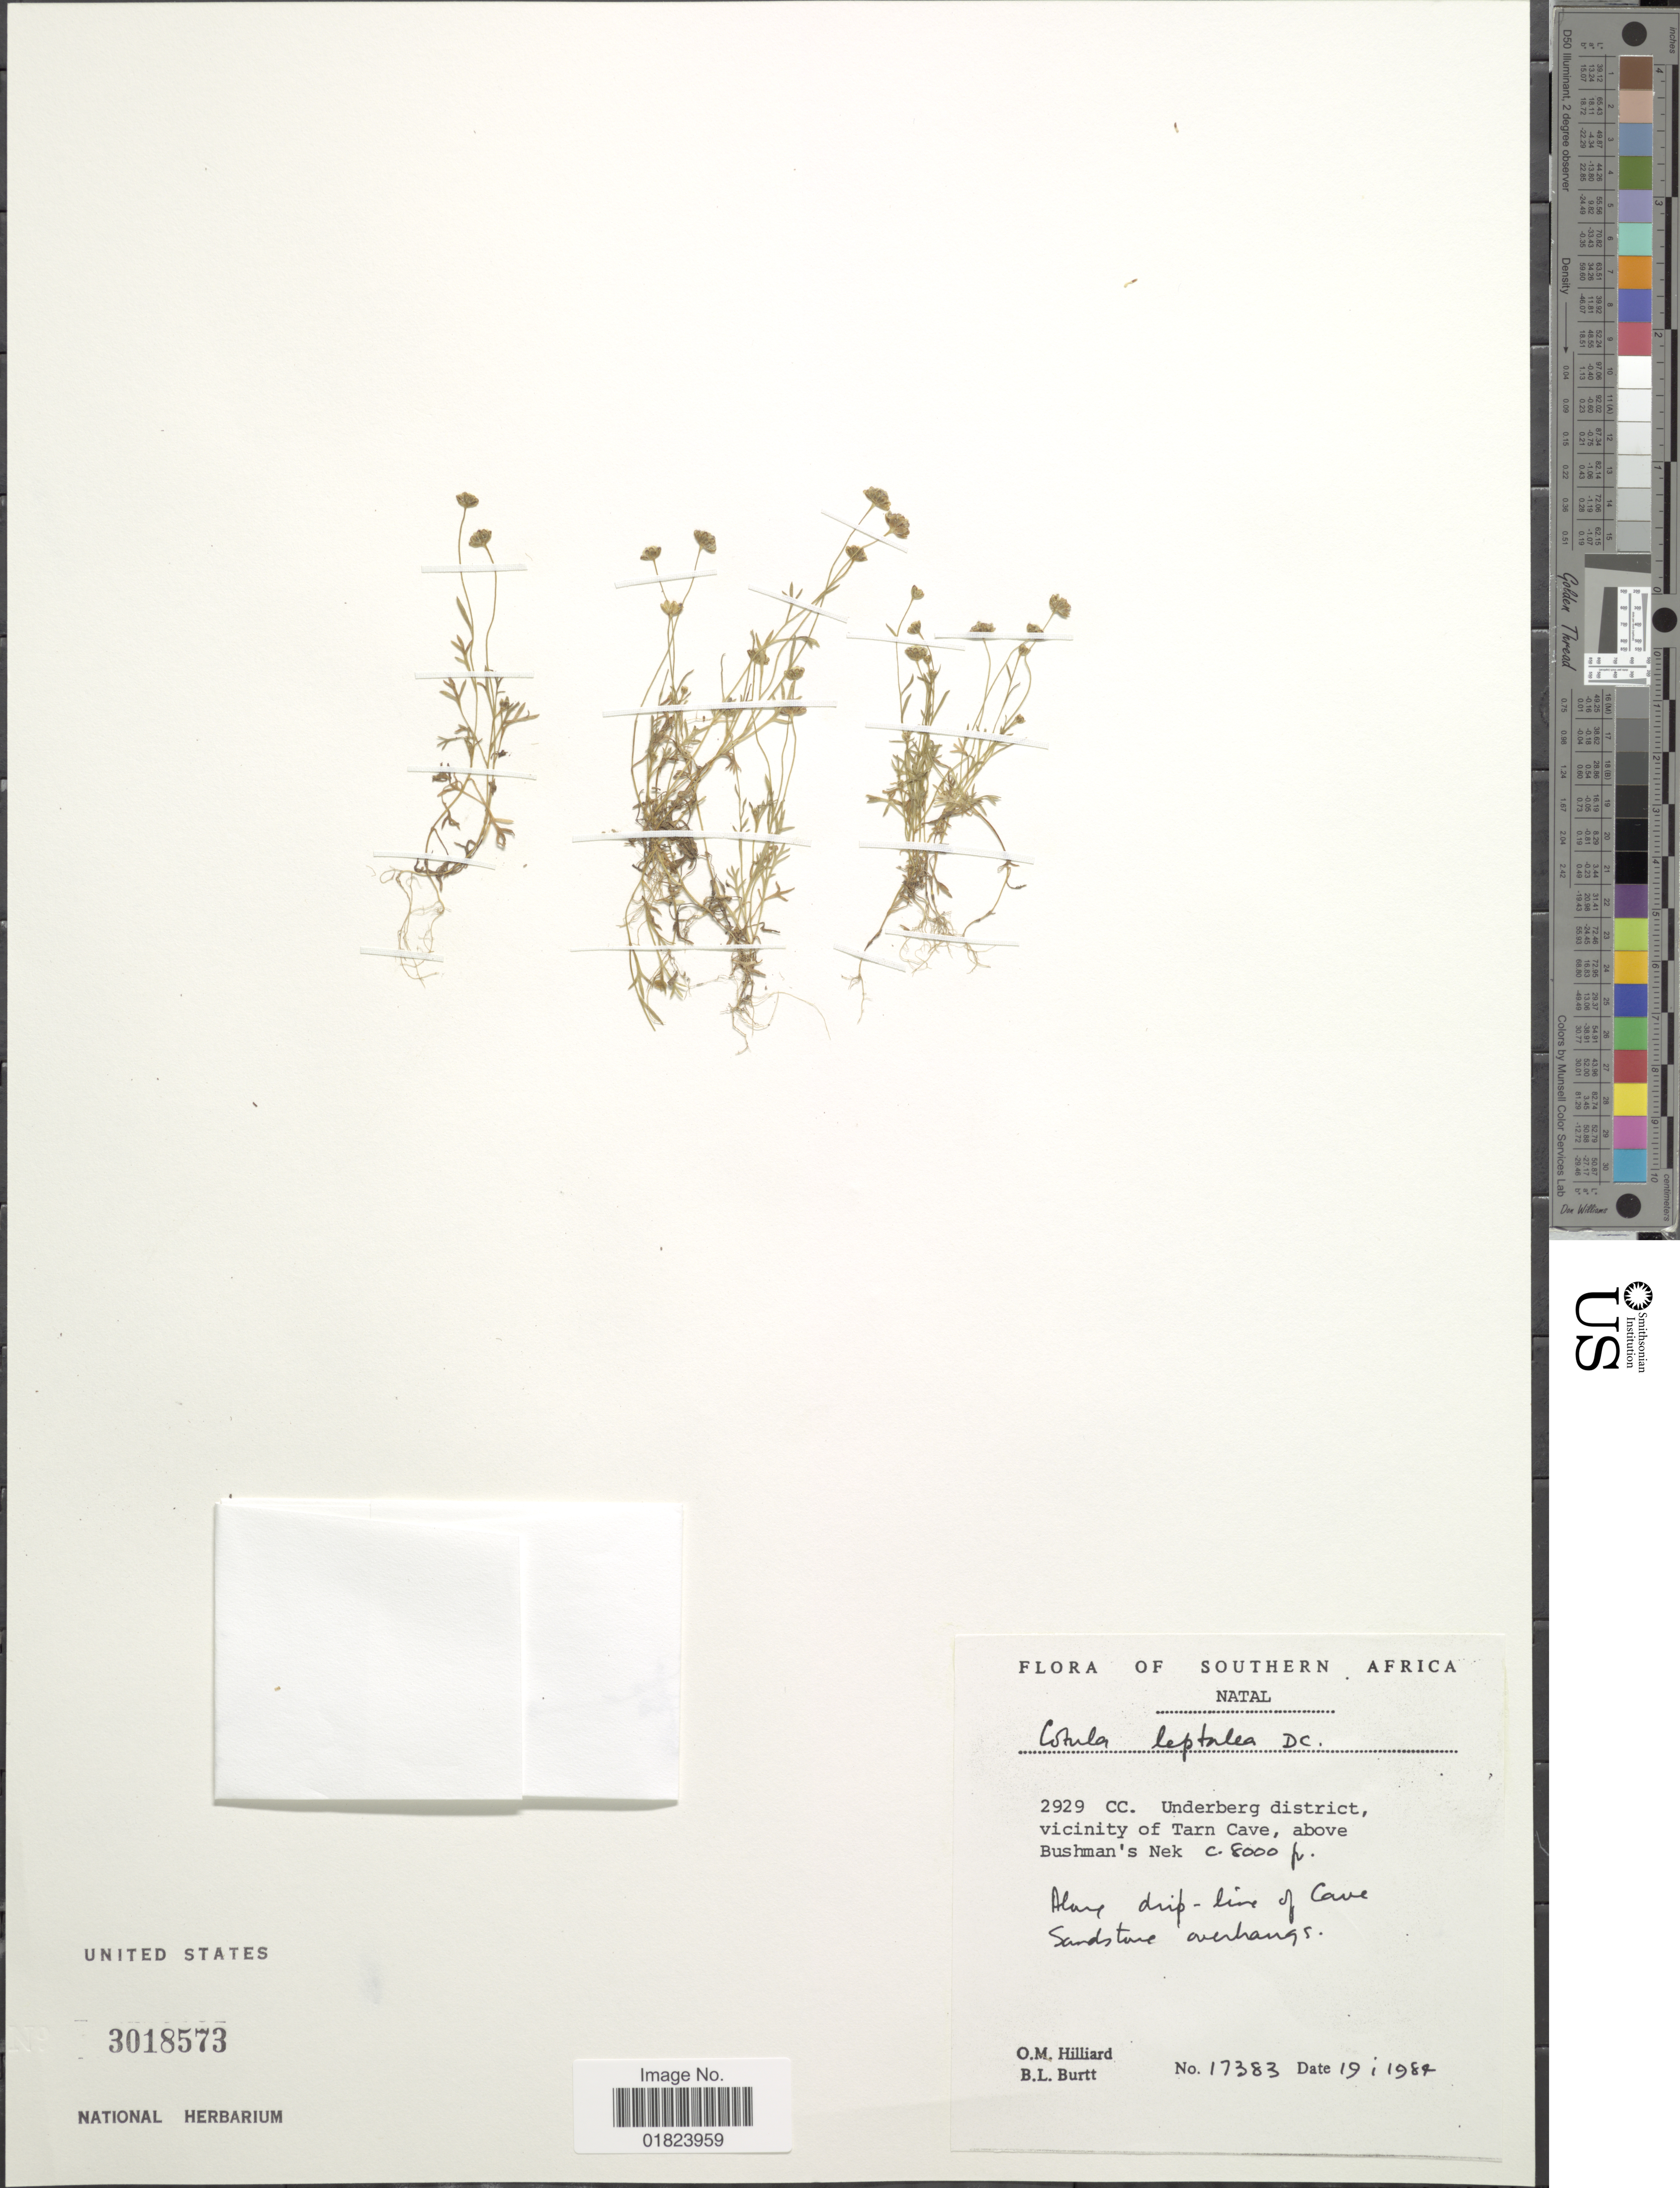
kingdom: Plantae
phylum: Tracheophyta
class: Magnoliopsida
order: Asterales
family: Asteraceae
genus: Cotula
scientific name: Cotula leptalea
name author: DC.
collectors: O. M. Hilliard & B. L. Burtt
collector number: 17383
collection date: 1989-01-19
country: South Africa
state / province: KwaZulu-Natal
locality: Natal, 2929 CC. Underberg district, vicinity of Tarn Cave, above Bushman's Nek, along drip-line of Cave sandstone overhang.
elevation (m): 2438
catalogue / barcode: US 3018573